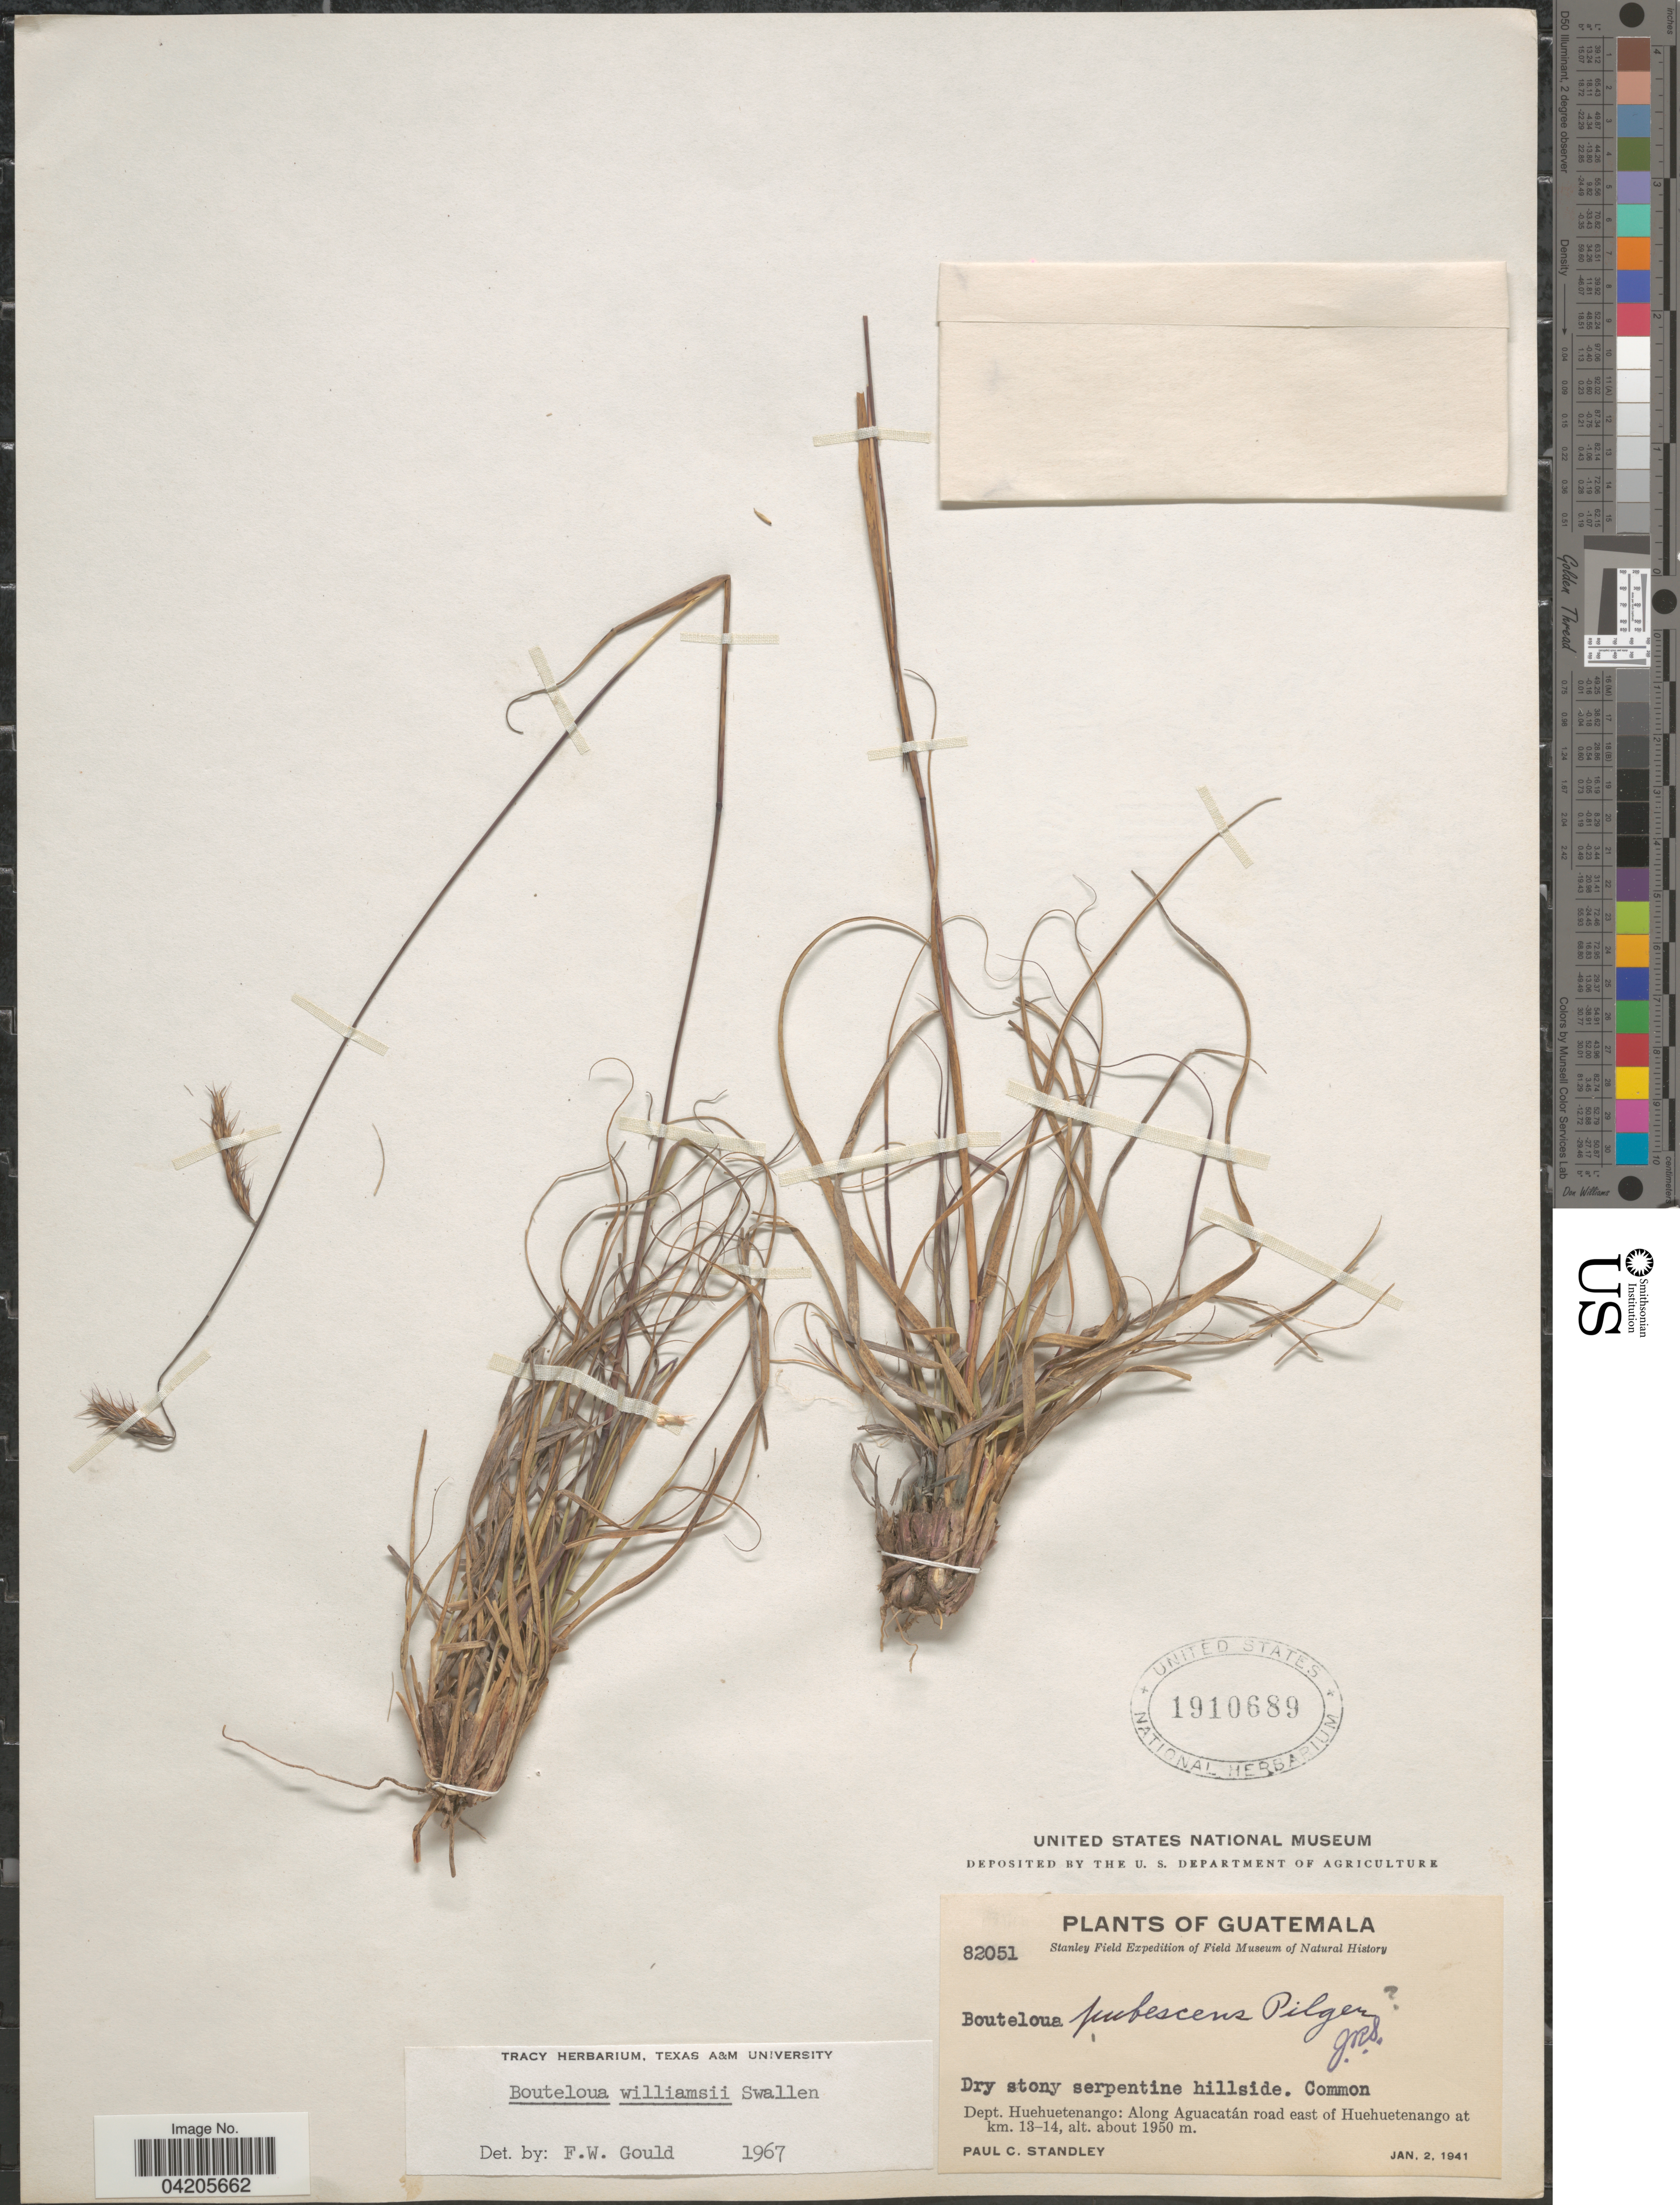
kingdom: Plantae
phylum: Tracheophyta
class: Liliopsida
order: Poales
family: Poaceae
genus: Bouteloua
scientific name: Bouteloua williamsii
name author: Swallen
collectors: P. C. Standley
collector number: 82051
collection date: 1941-01-02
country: Guatemala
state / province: Huehuetenango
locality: Stanley Field Expedition. Dept. Huehuetenango: Along Aguacatán road east of Huehuetenango at km. 13-14.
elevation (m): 1950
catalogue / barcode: US 1910689